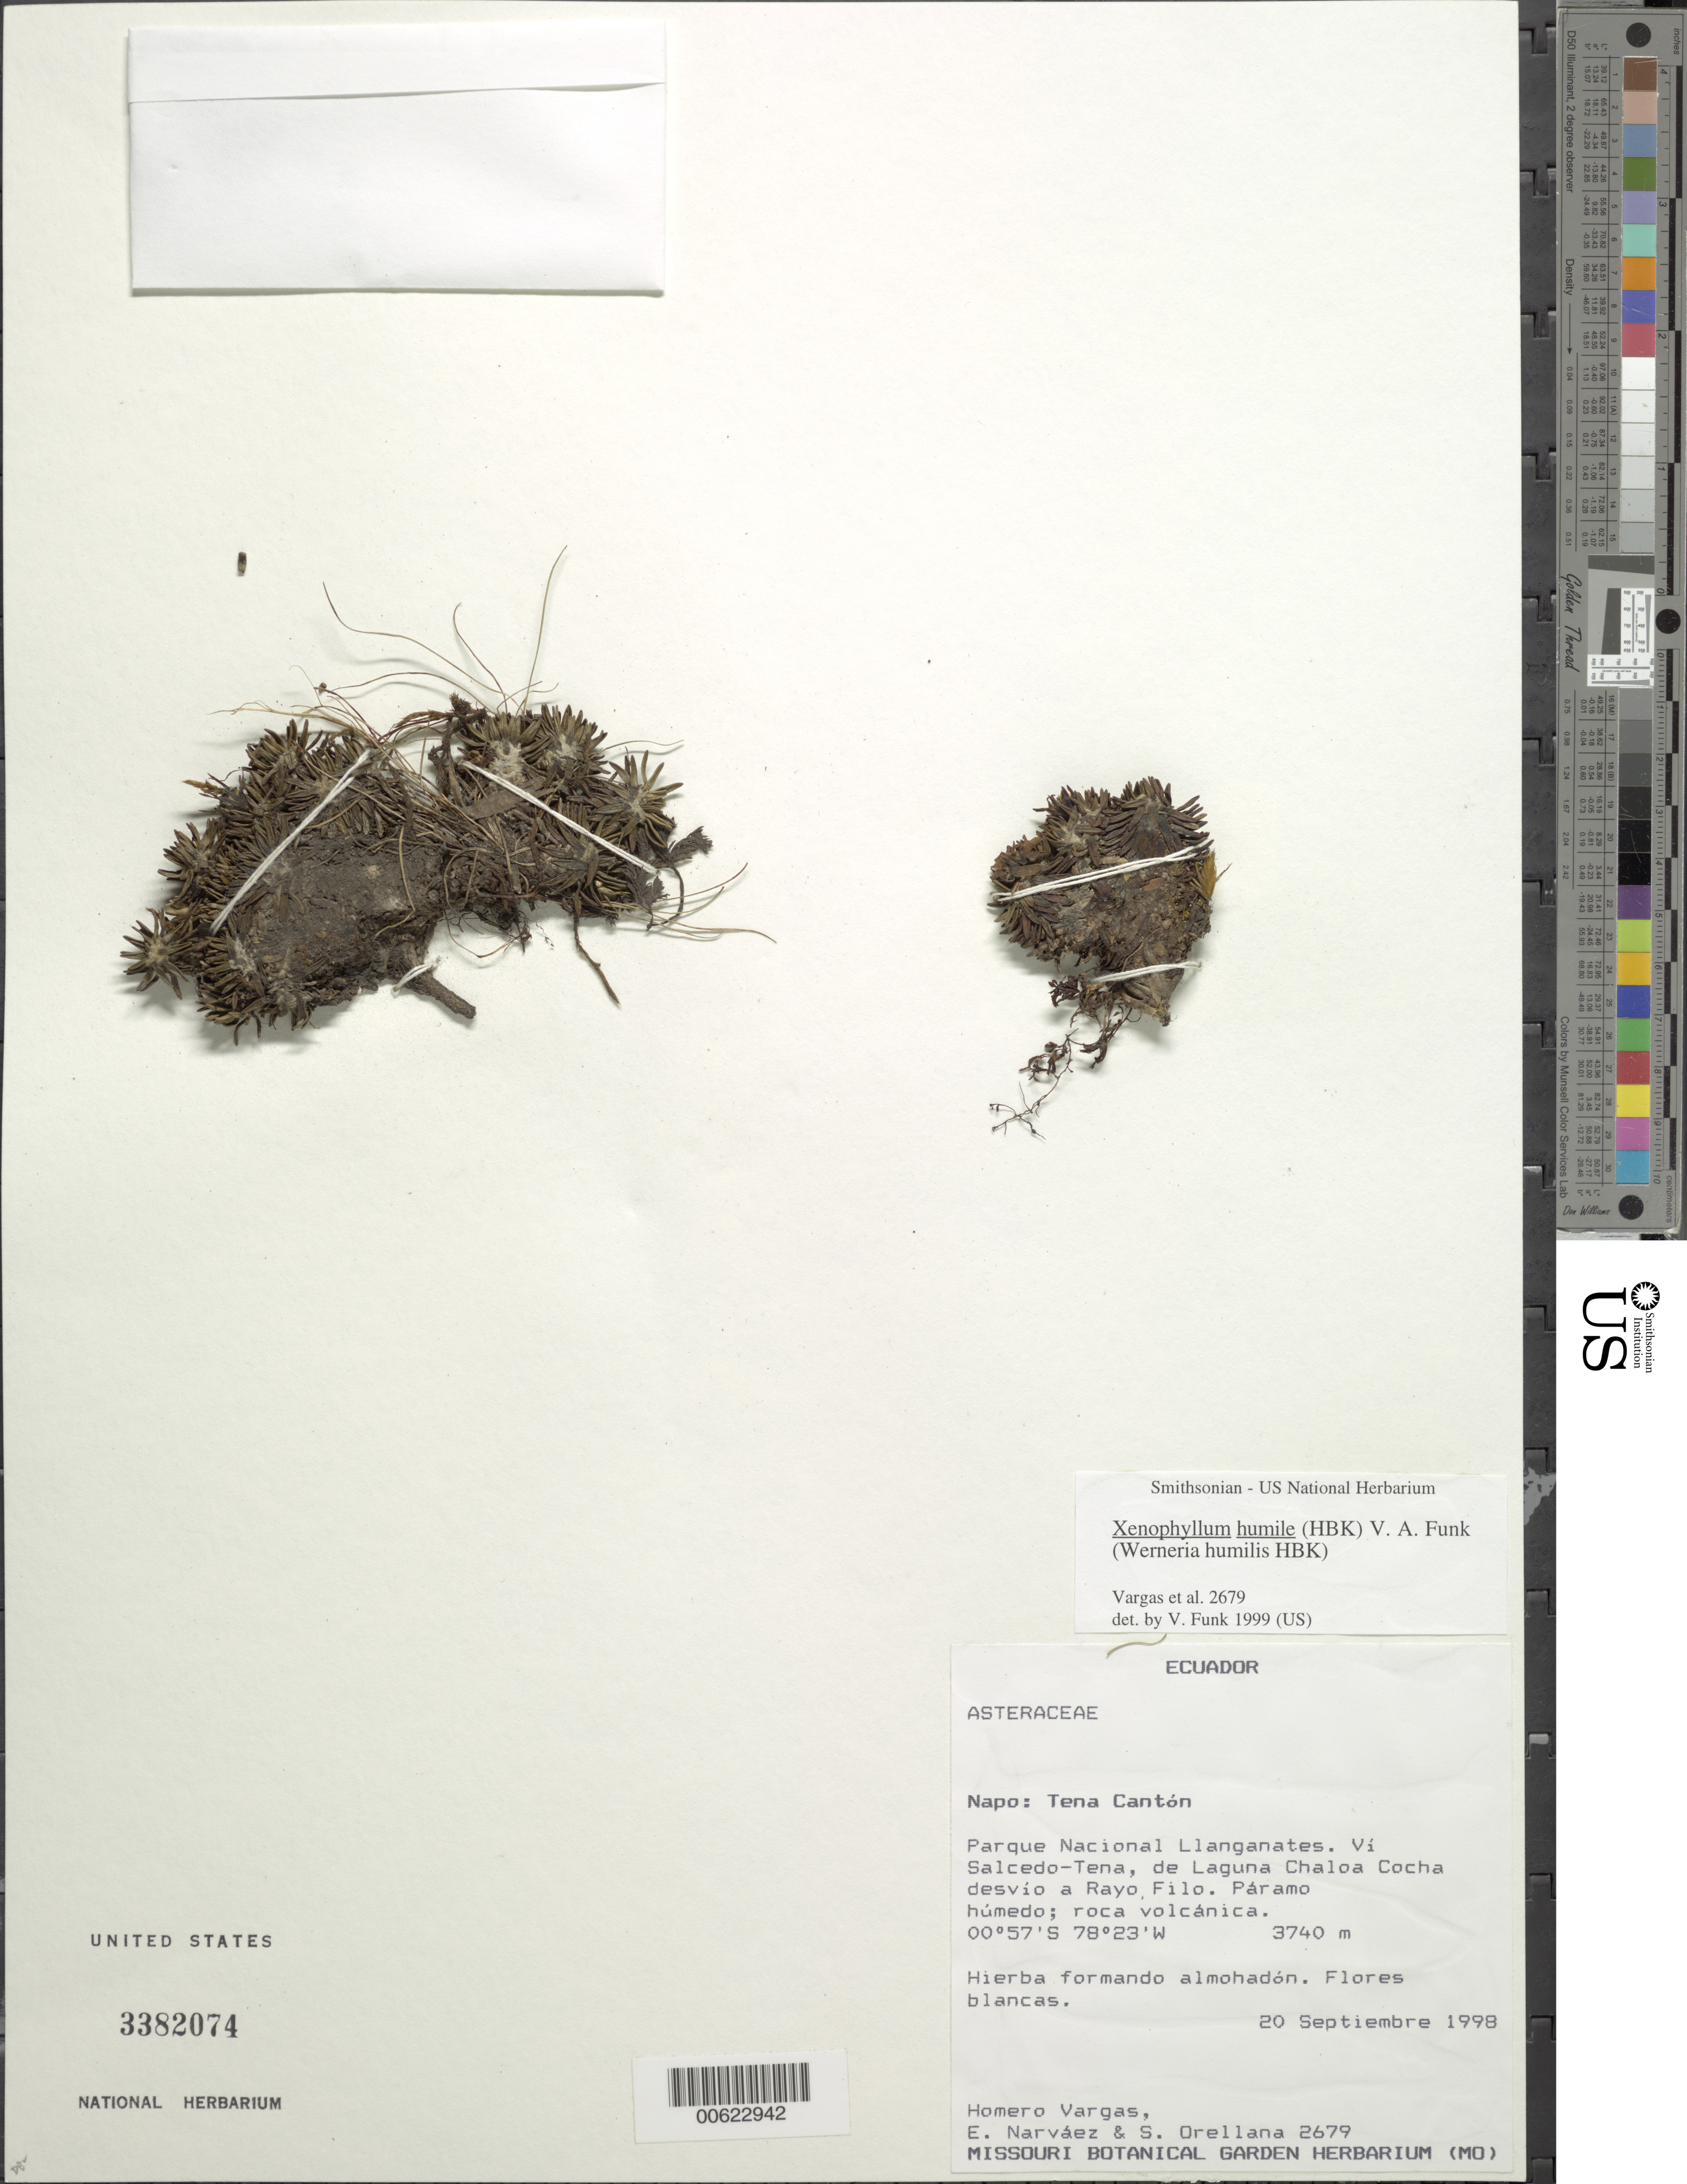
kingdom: Plantae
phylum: Tracheophyta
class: Magnoliopsida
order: Asterales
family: Asteraceae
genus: Xenophyllum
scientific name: Xenophyllum humile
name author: (Kunth) V.A. Funk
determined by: Funk, Vicki A., (BOT), Smithsonian Institution - National Museum of Natural History (UNITED STATES)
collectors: H. Vargas, E. Narváez & S. Orellana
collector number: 2679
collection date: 1998-09-20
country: Ecuador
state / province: Napo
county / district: Tena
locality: Parque Nacional Llanganates. Via Salcedo-Tena, de Laguna Chaloa Cocha desvio a Rayo Filo.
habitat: Paramo humedo; roca volcanica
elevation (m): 3740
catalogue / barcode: US 3382074